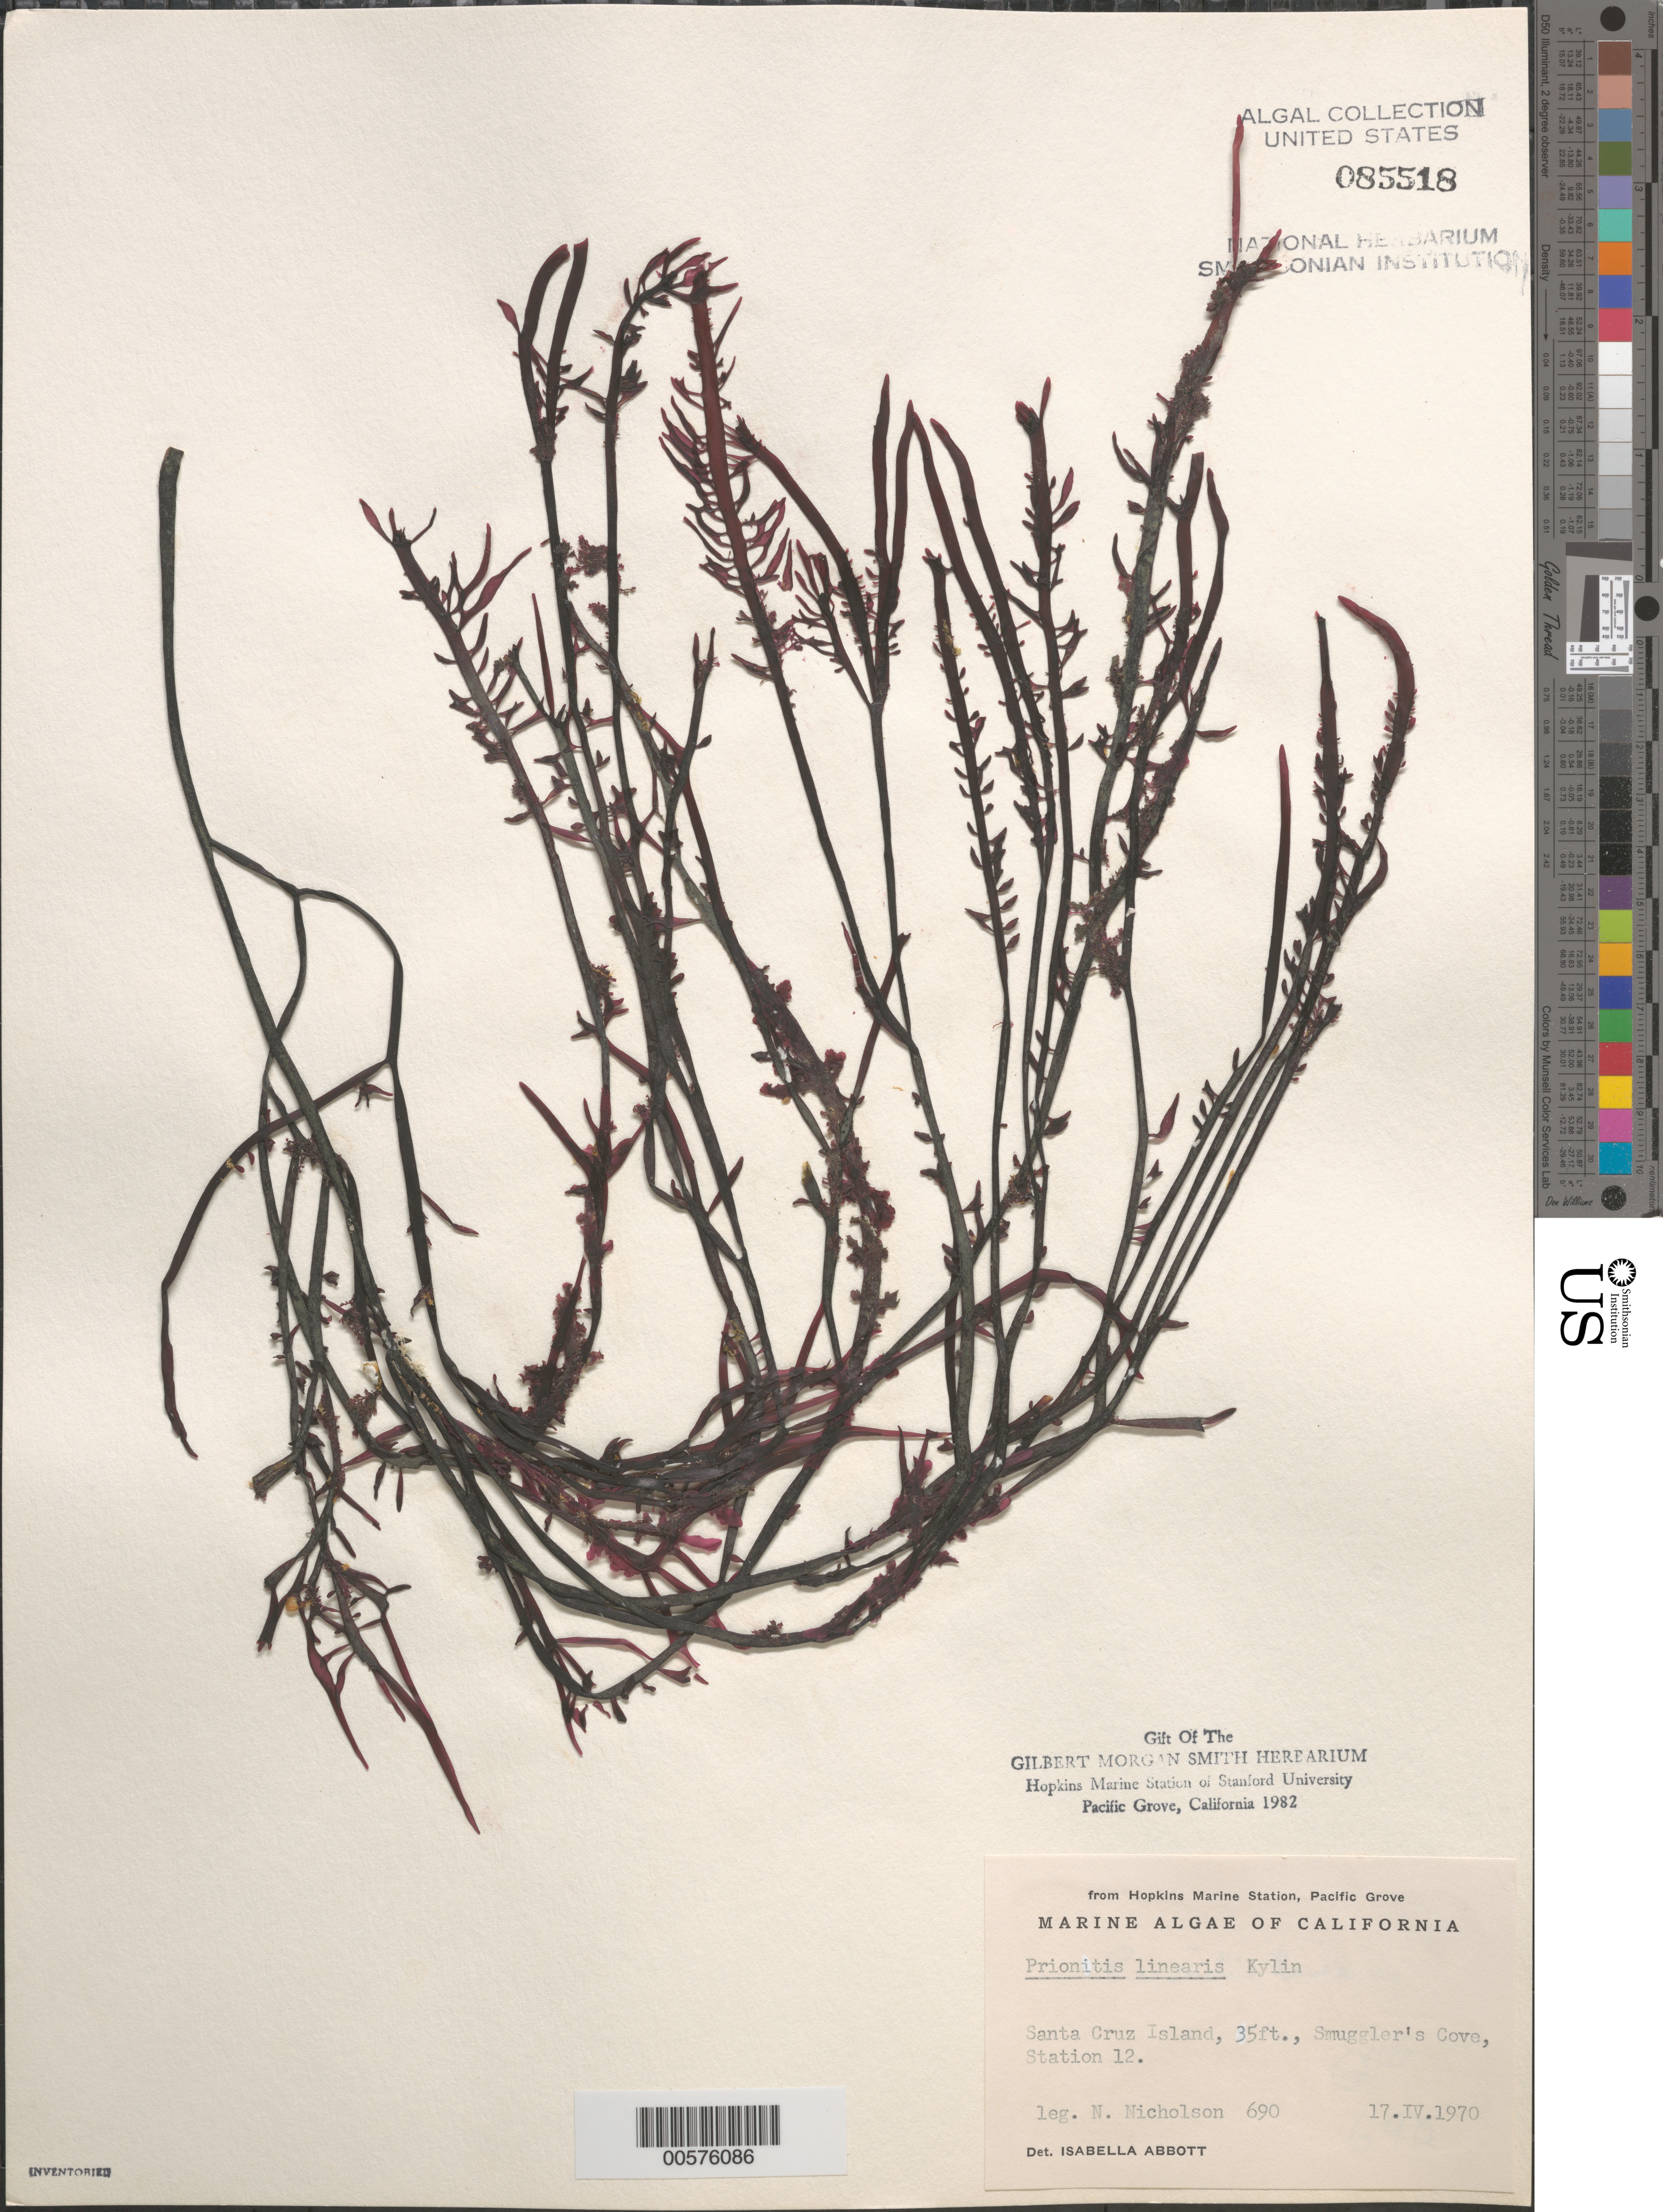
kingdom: Plantae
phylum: Rhodophyta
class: Florideophyceae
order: Cryptonemiales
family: Cryptonemiaceae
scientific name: Prionitis linearis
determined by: Abbott, Isabella A.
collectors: N. Nicholson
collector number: Nln 690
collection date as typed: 17 Apr 1970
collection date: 1970-04-17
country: United States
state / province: California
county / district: Santa Barbara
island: Santa Cruz Island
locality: Smuggler's Cove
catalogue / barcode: US 85518